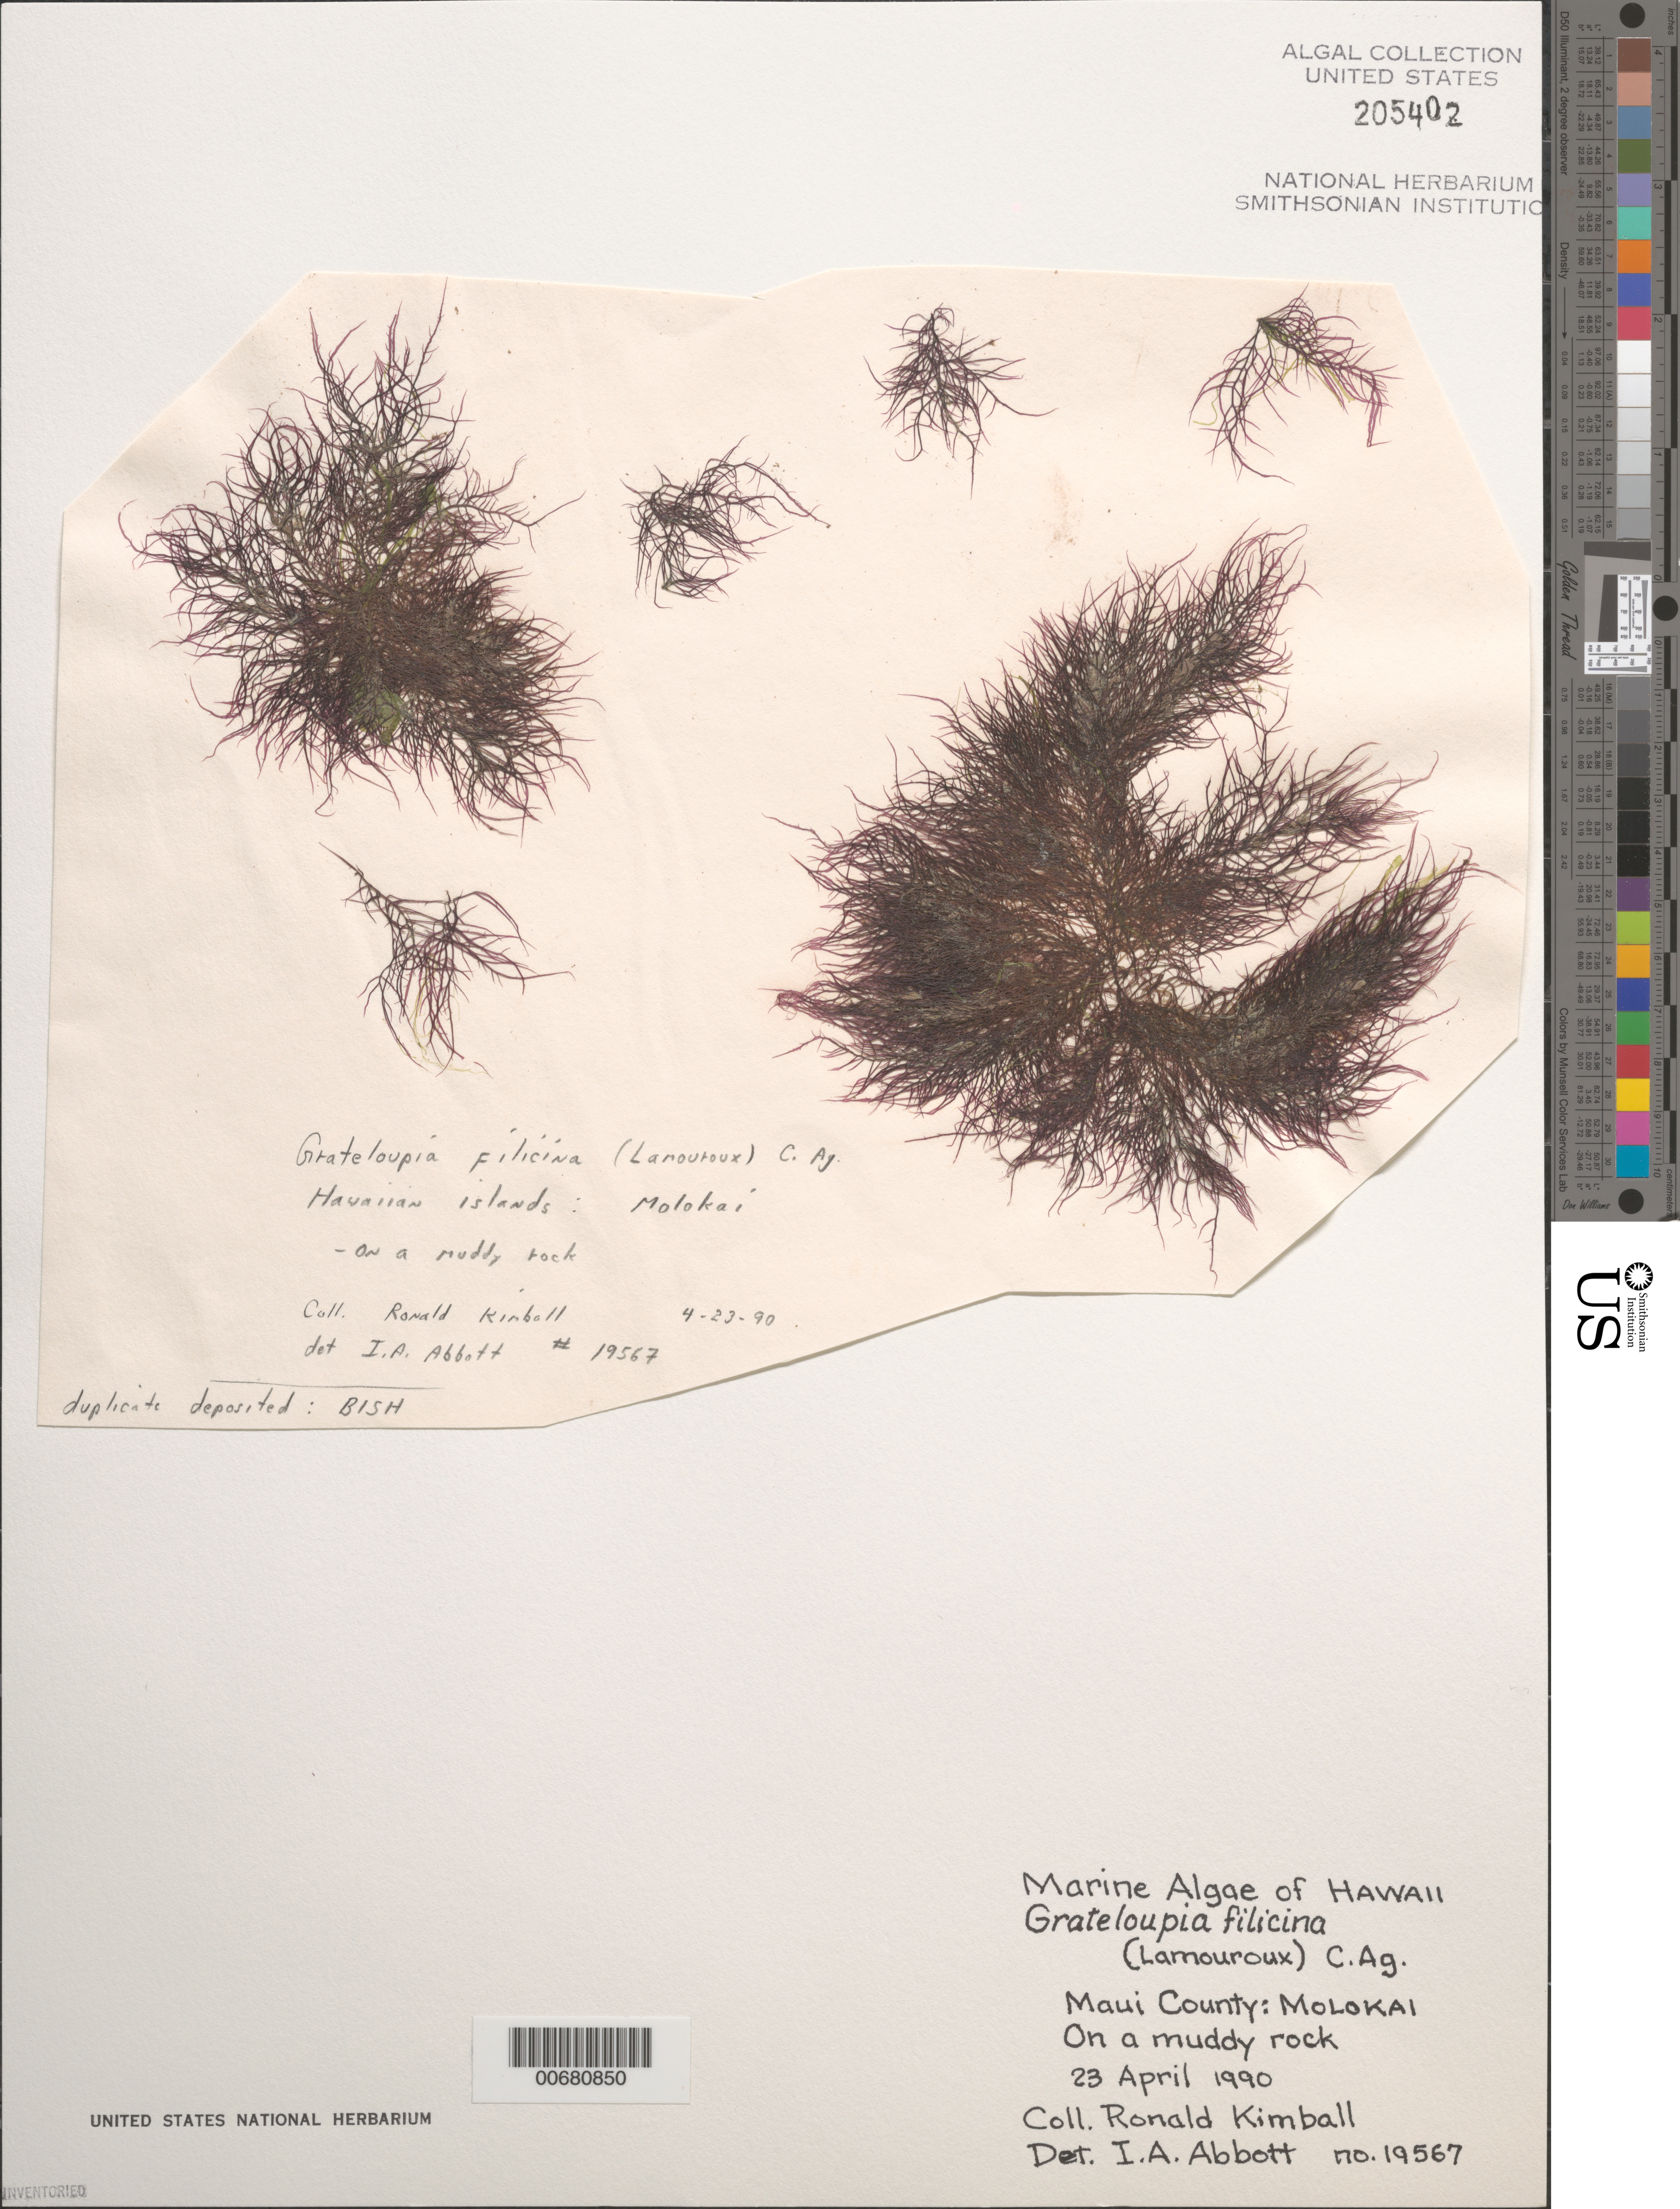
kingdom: Plantae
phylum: Rhodophyta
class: Florideophyceae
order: Halymeniales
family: Halymeniaceae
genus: Grateloupia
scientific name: Grateloupia filicina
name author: (J.V.Lamouroux) C. Agardh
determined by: Abbott, Isabella A.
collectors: R. Kimball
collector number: IAA 19567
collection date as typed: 23 Apr 1990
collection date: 1990-04-23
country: United States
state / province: Hawaii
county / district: Maui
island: Moloka'i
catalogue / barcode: US 205402